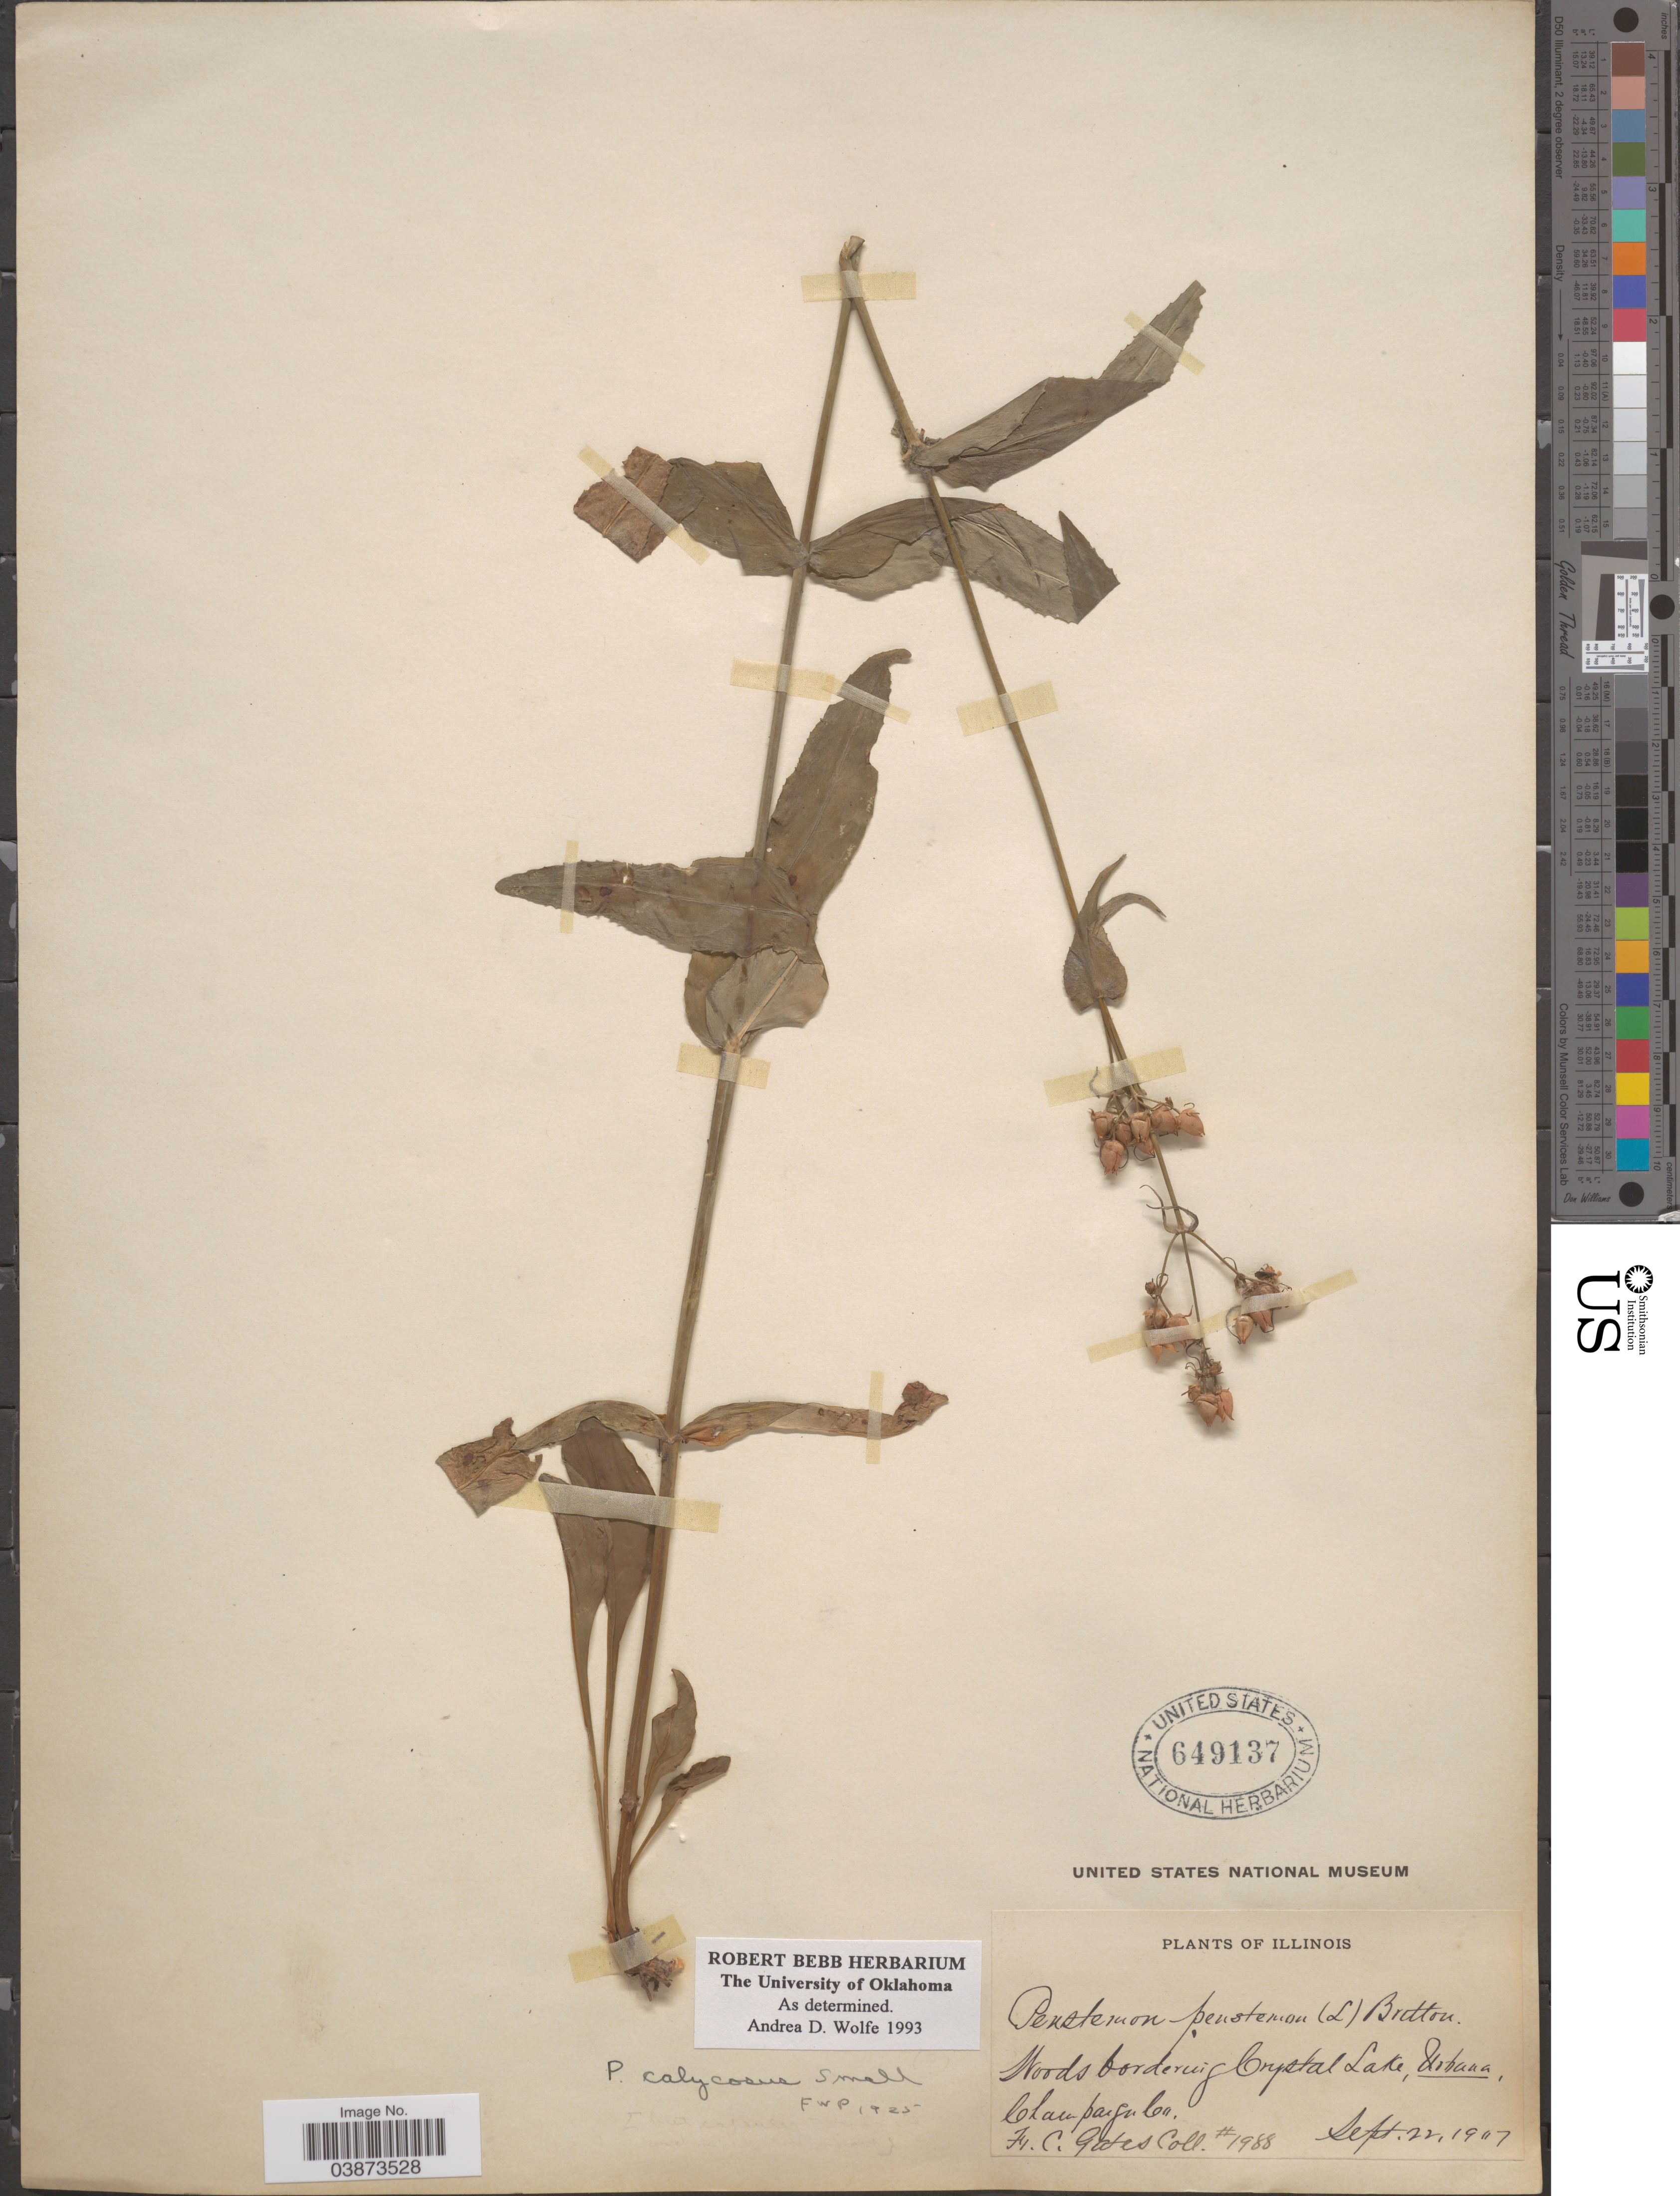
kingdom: Plantae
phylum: Tracheophyta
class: Magnoliopsida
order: Lamiales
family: Plantaginaceae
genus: Penstemon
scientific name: Penstemon calycosus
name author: Small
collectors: F. C. Gates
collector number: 1988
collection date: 1907-09-22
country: United States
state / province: Illinois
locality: Woods bordering Crystal Lake, Urbana, Champaign Co.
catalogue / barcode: US 649137